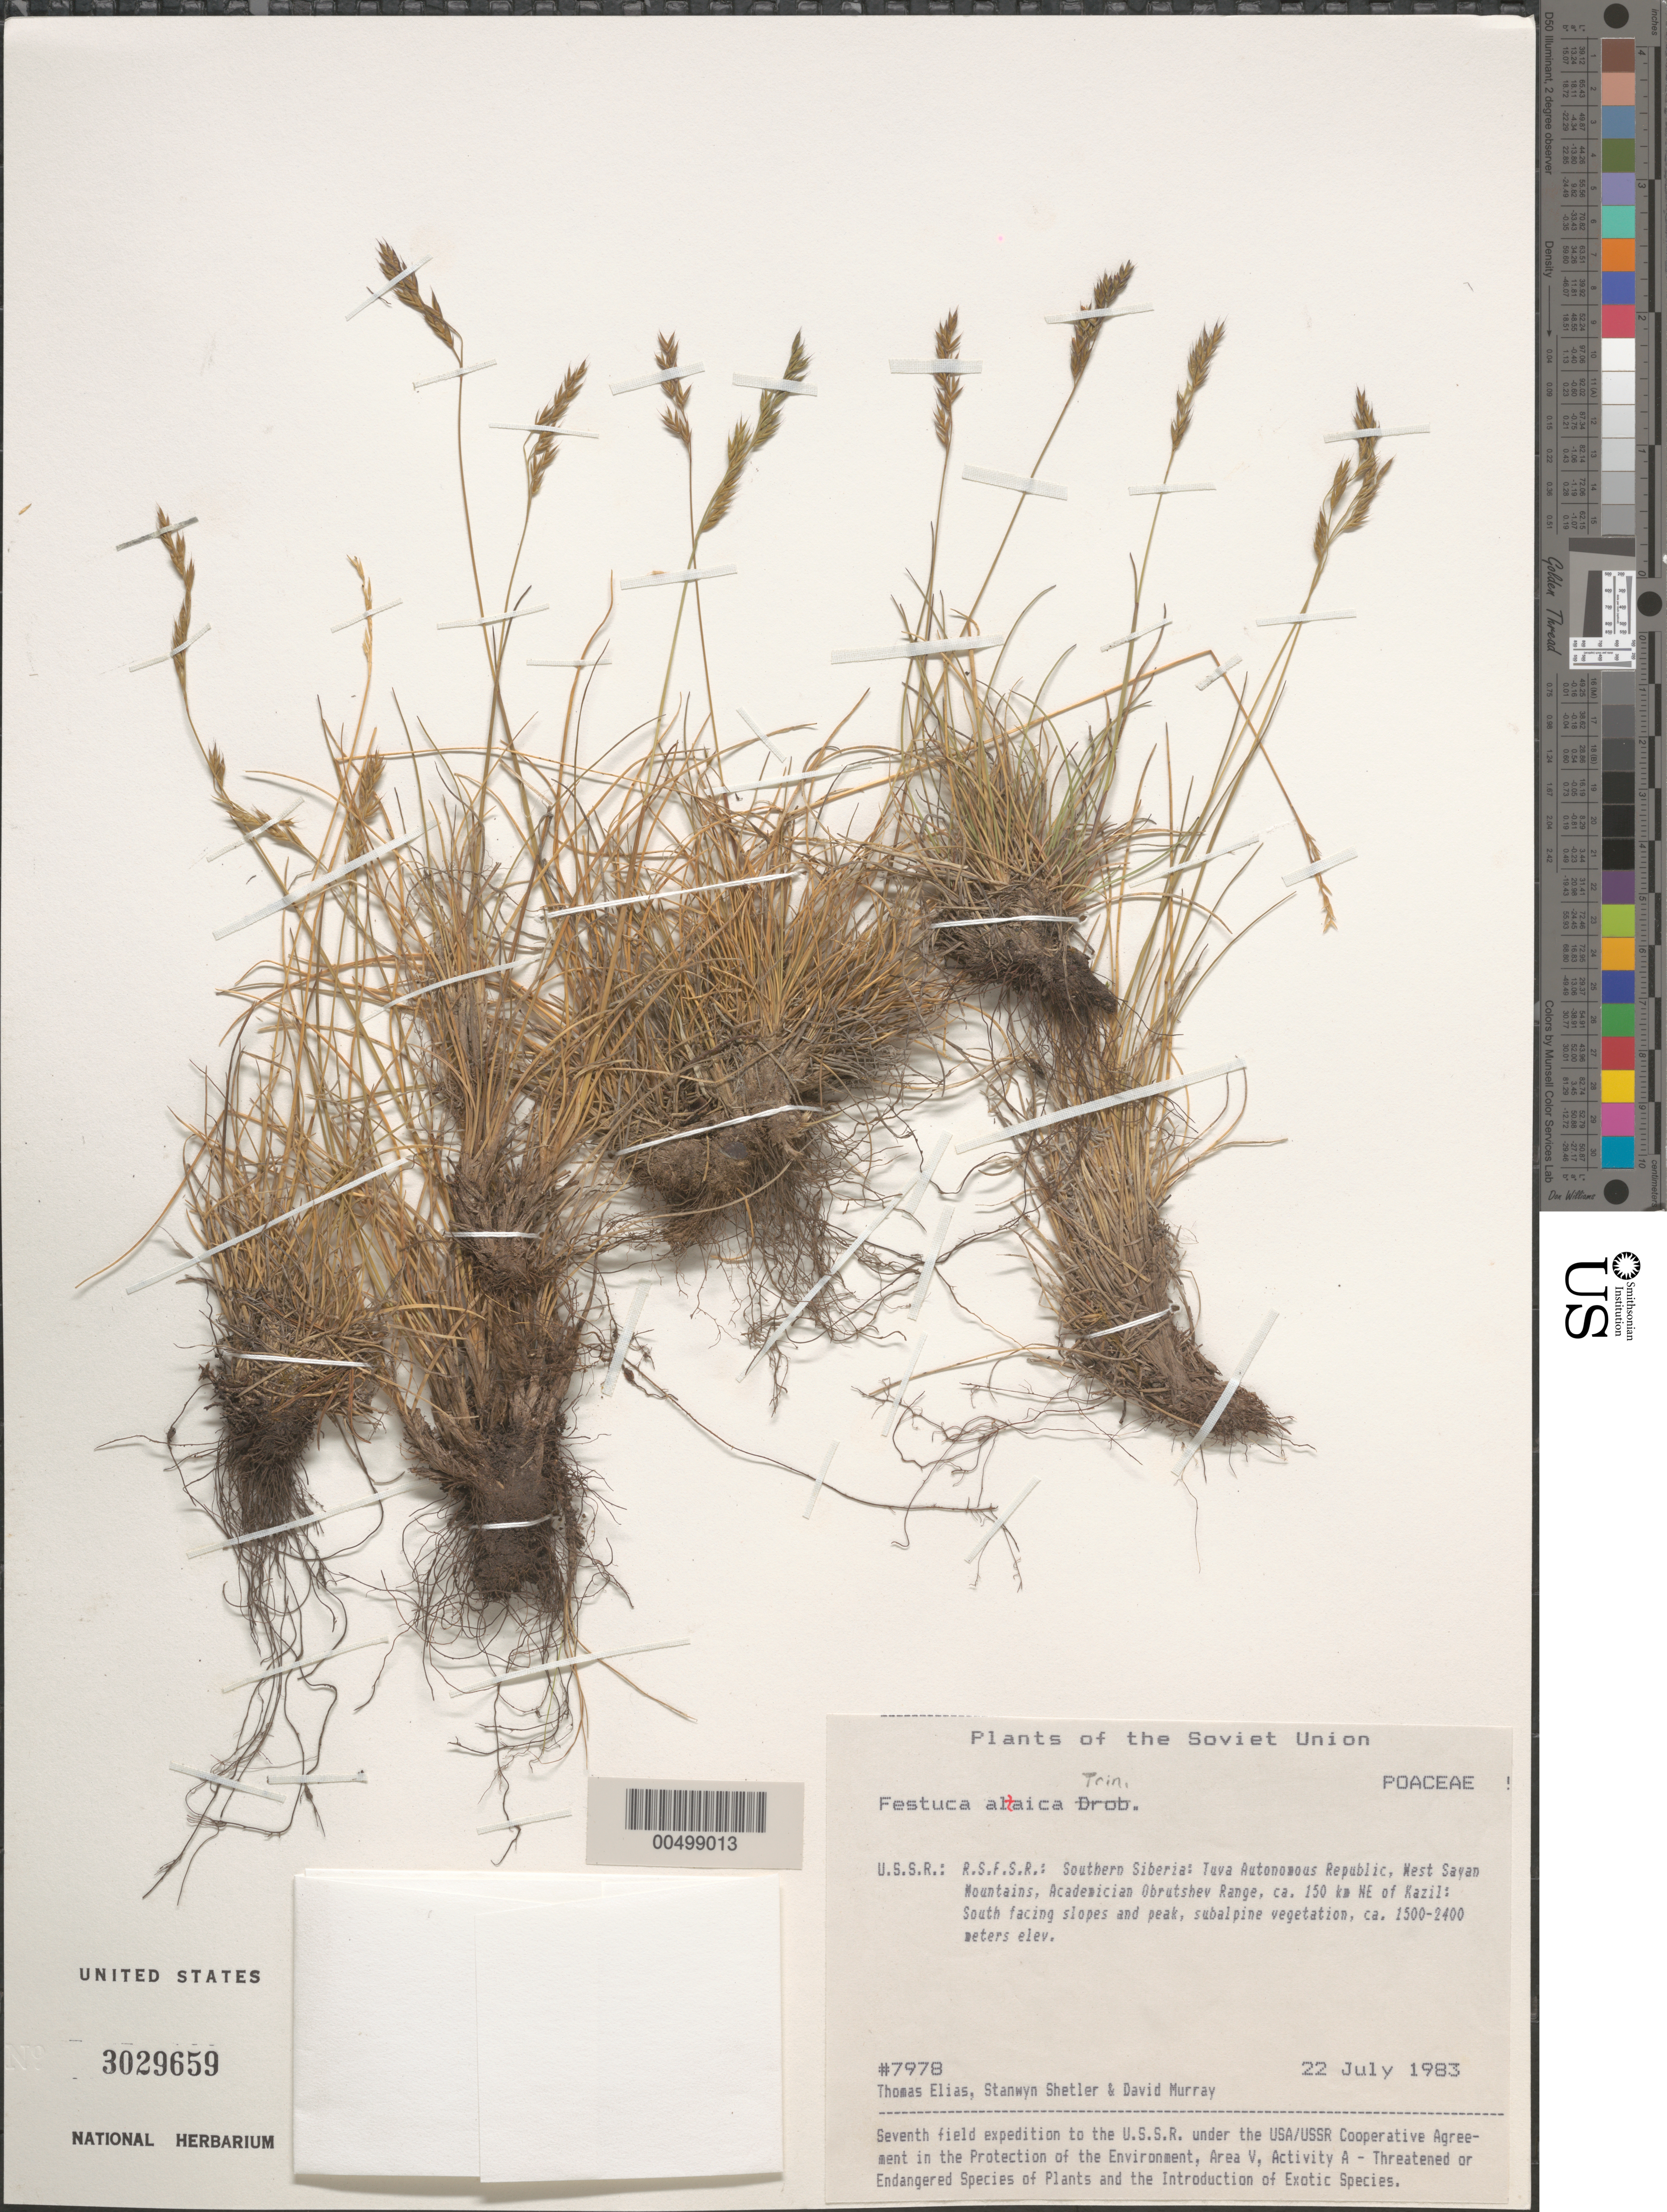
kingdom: Plantae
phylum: Tracheophyta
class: Liliopsida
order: Poales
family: Poaceae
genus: Festuca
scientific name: Festuca altaica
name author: Trin.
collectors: T. Elias, S. Shetler & D. F. Murray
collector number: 7978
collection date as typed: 22 Jul 1983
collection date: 1983-07-22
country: Russian Federation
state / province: Tuva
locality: West Sayan Mountains, Academician Obrutshev Range, ca. 150 km NE of Kazil [Kyzyl]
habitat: south-facing slopes and peak, subalpine vegetation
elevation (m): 1500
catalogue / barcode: US 3029659